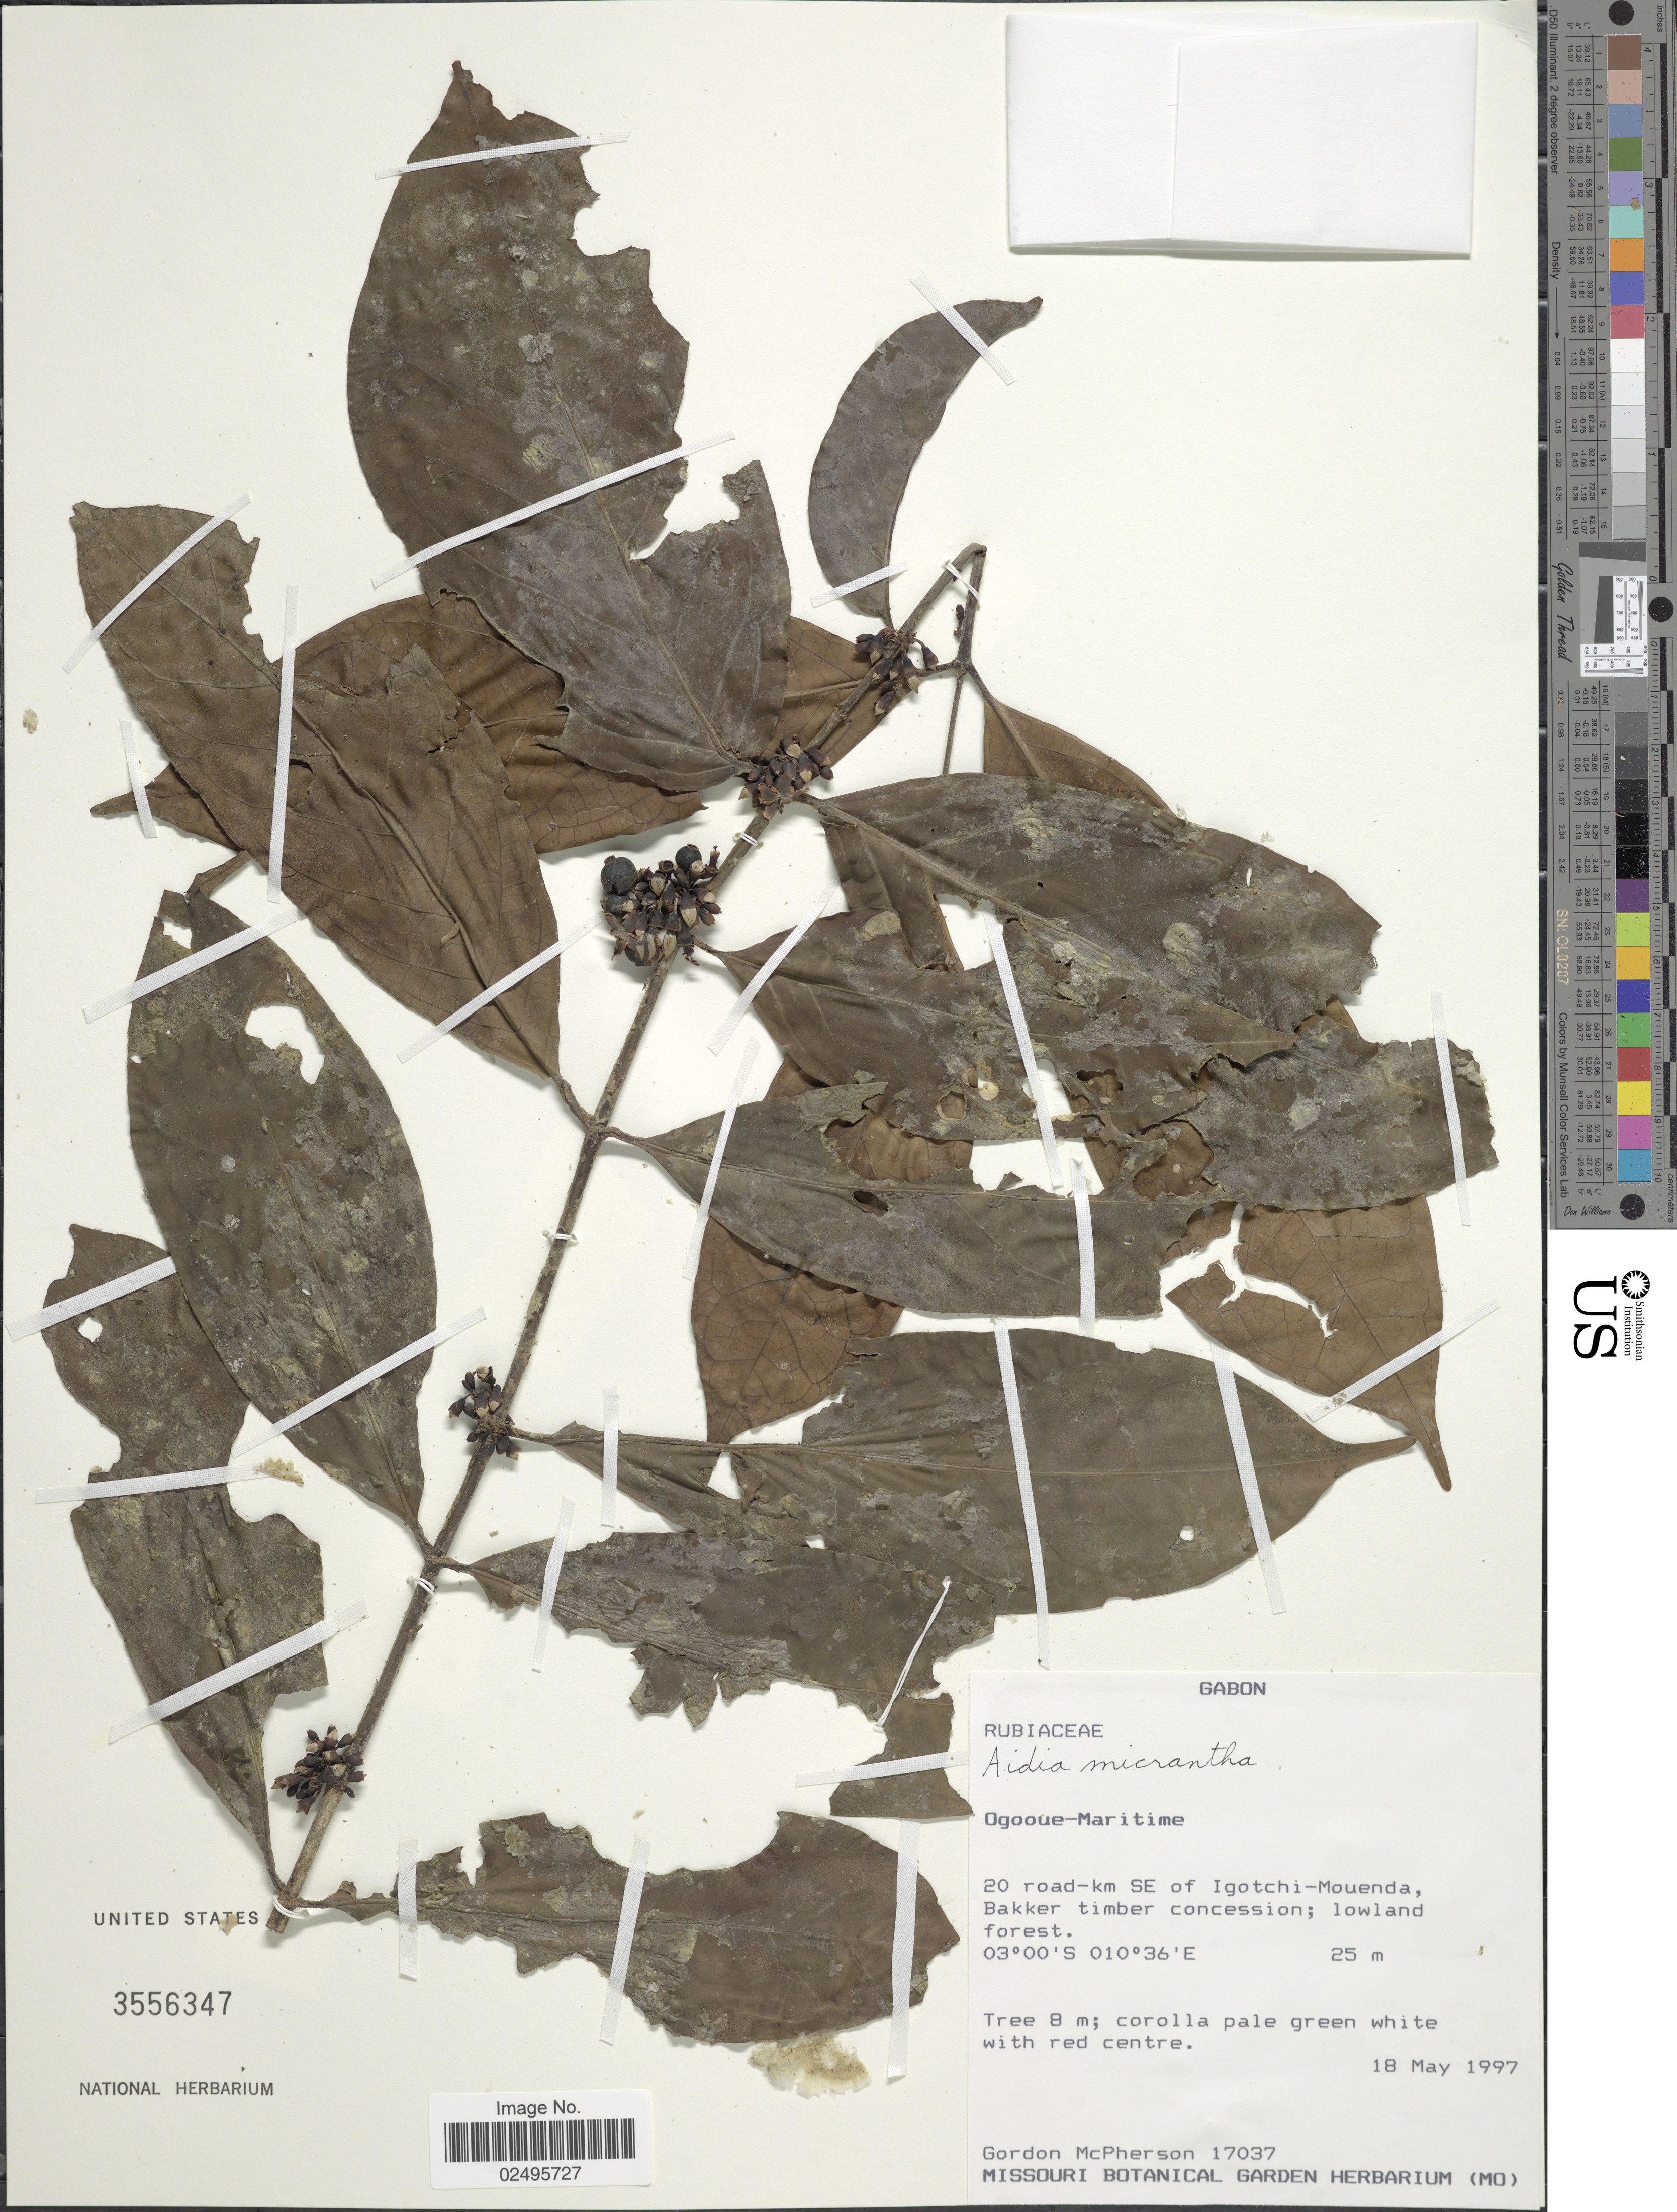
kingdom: Plantae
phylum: Tracheophyta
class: Magnoliopsida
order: Gentianales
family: Rubiaceae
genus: Aidia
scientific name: Aidia micrantha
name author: (K. Schum.) Bullock ex F. White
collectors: G. McPherson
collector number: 17037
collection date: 1997-05-18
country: Gabon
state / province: Ogooue-Maritime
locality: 20 road-km SE of Igotchi-Mouenda, Bakker timber concession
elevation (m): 25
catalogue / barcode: US 3556347